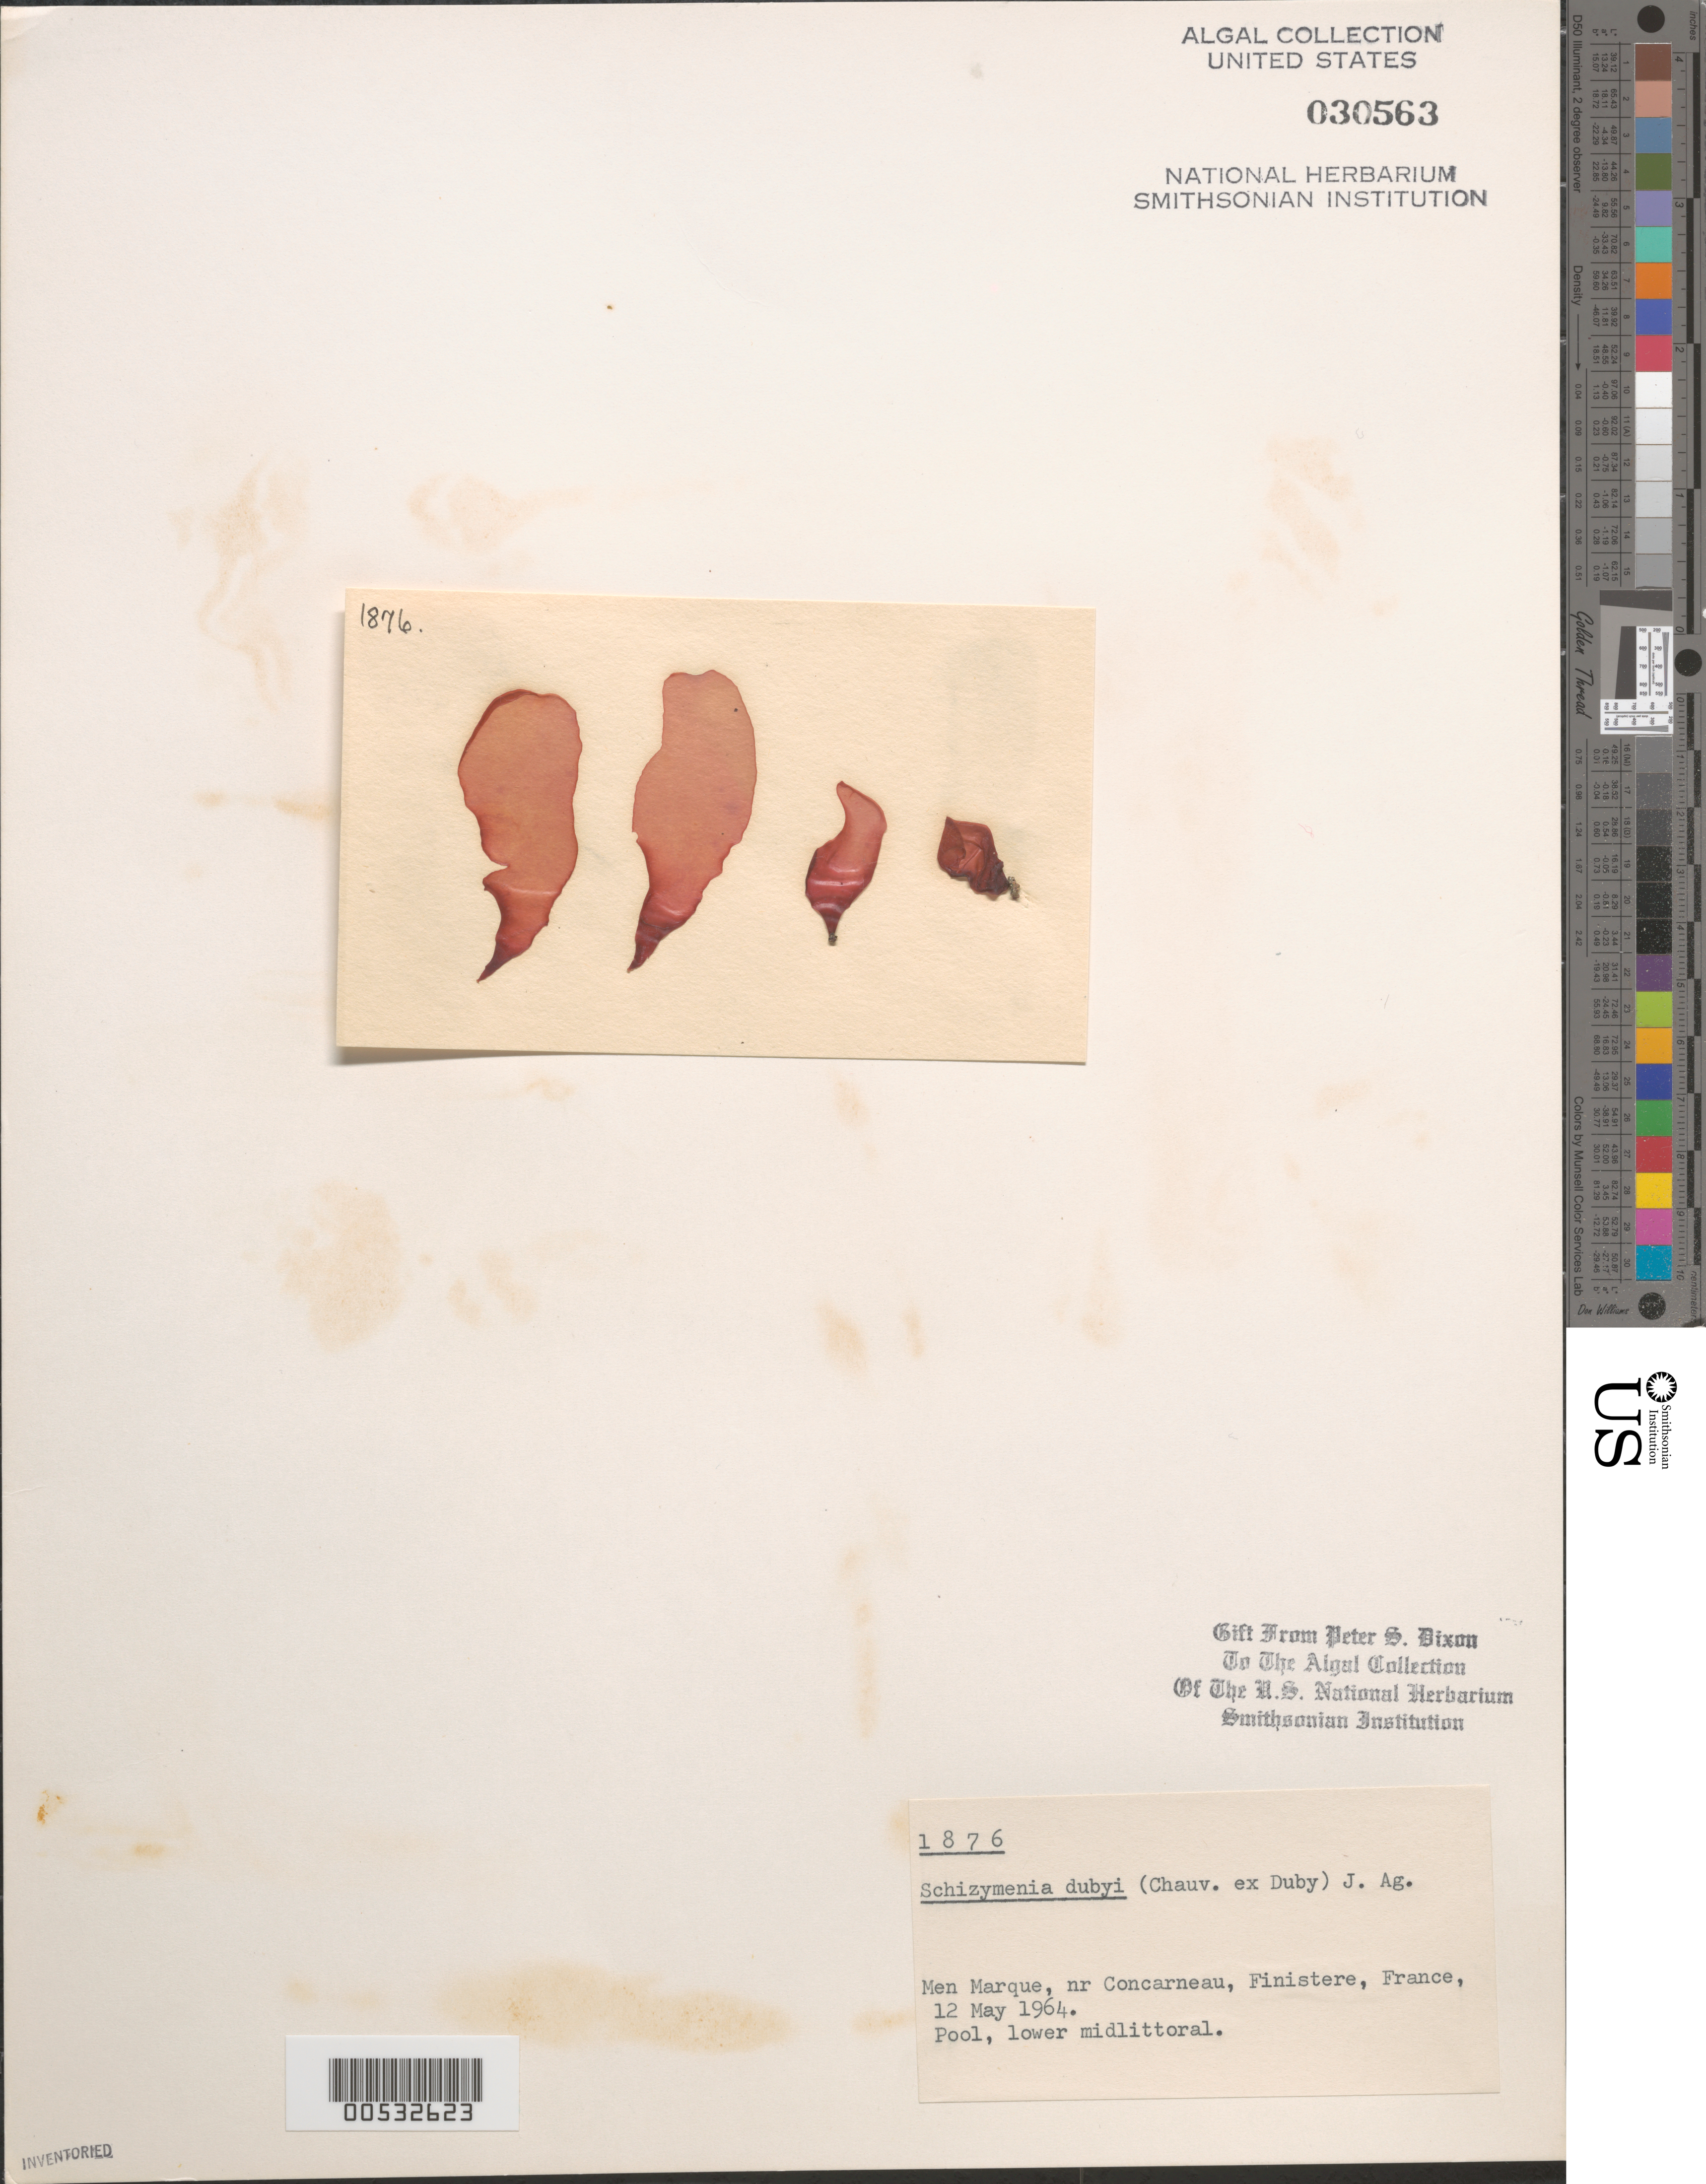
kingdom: Plantae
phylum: Rhodophyta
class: Florideophyceae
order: Nemastomatales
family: Schizymeniaceae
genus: Schizymenia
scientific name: Schizymenia dubyi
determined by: Dixon, P. S.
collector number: PSD 1876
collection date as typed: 12 May 1964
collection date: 1964-05-12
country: France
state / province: Bretagne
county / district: Finistère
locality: Men marque, near concarneau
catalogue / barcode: US 30563